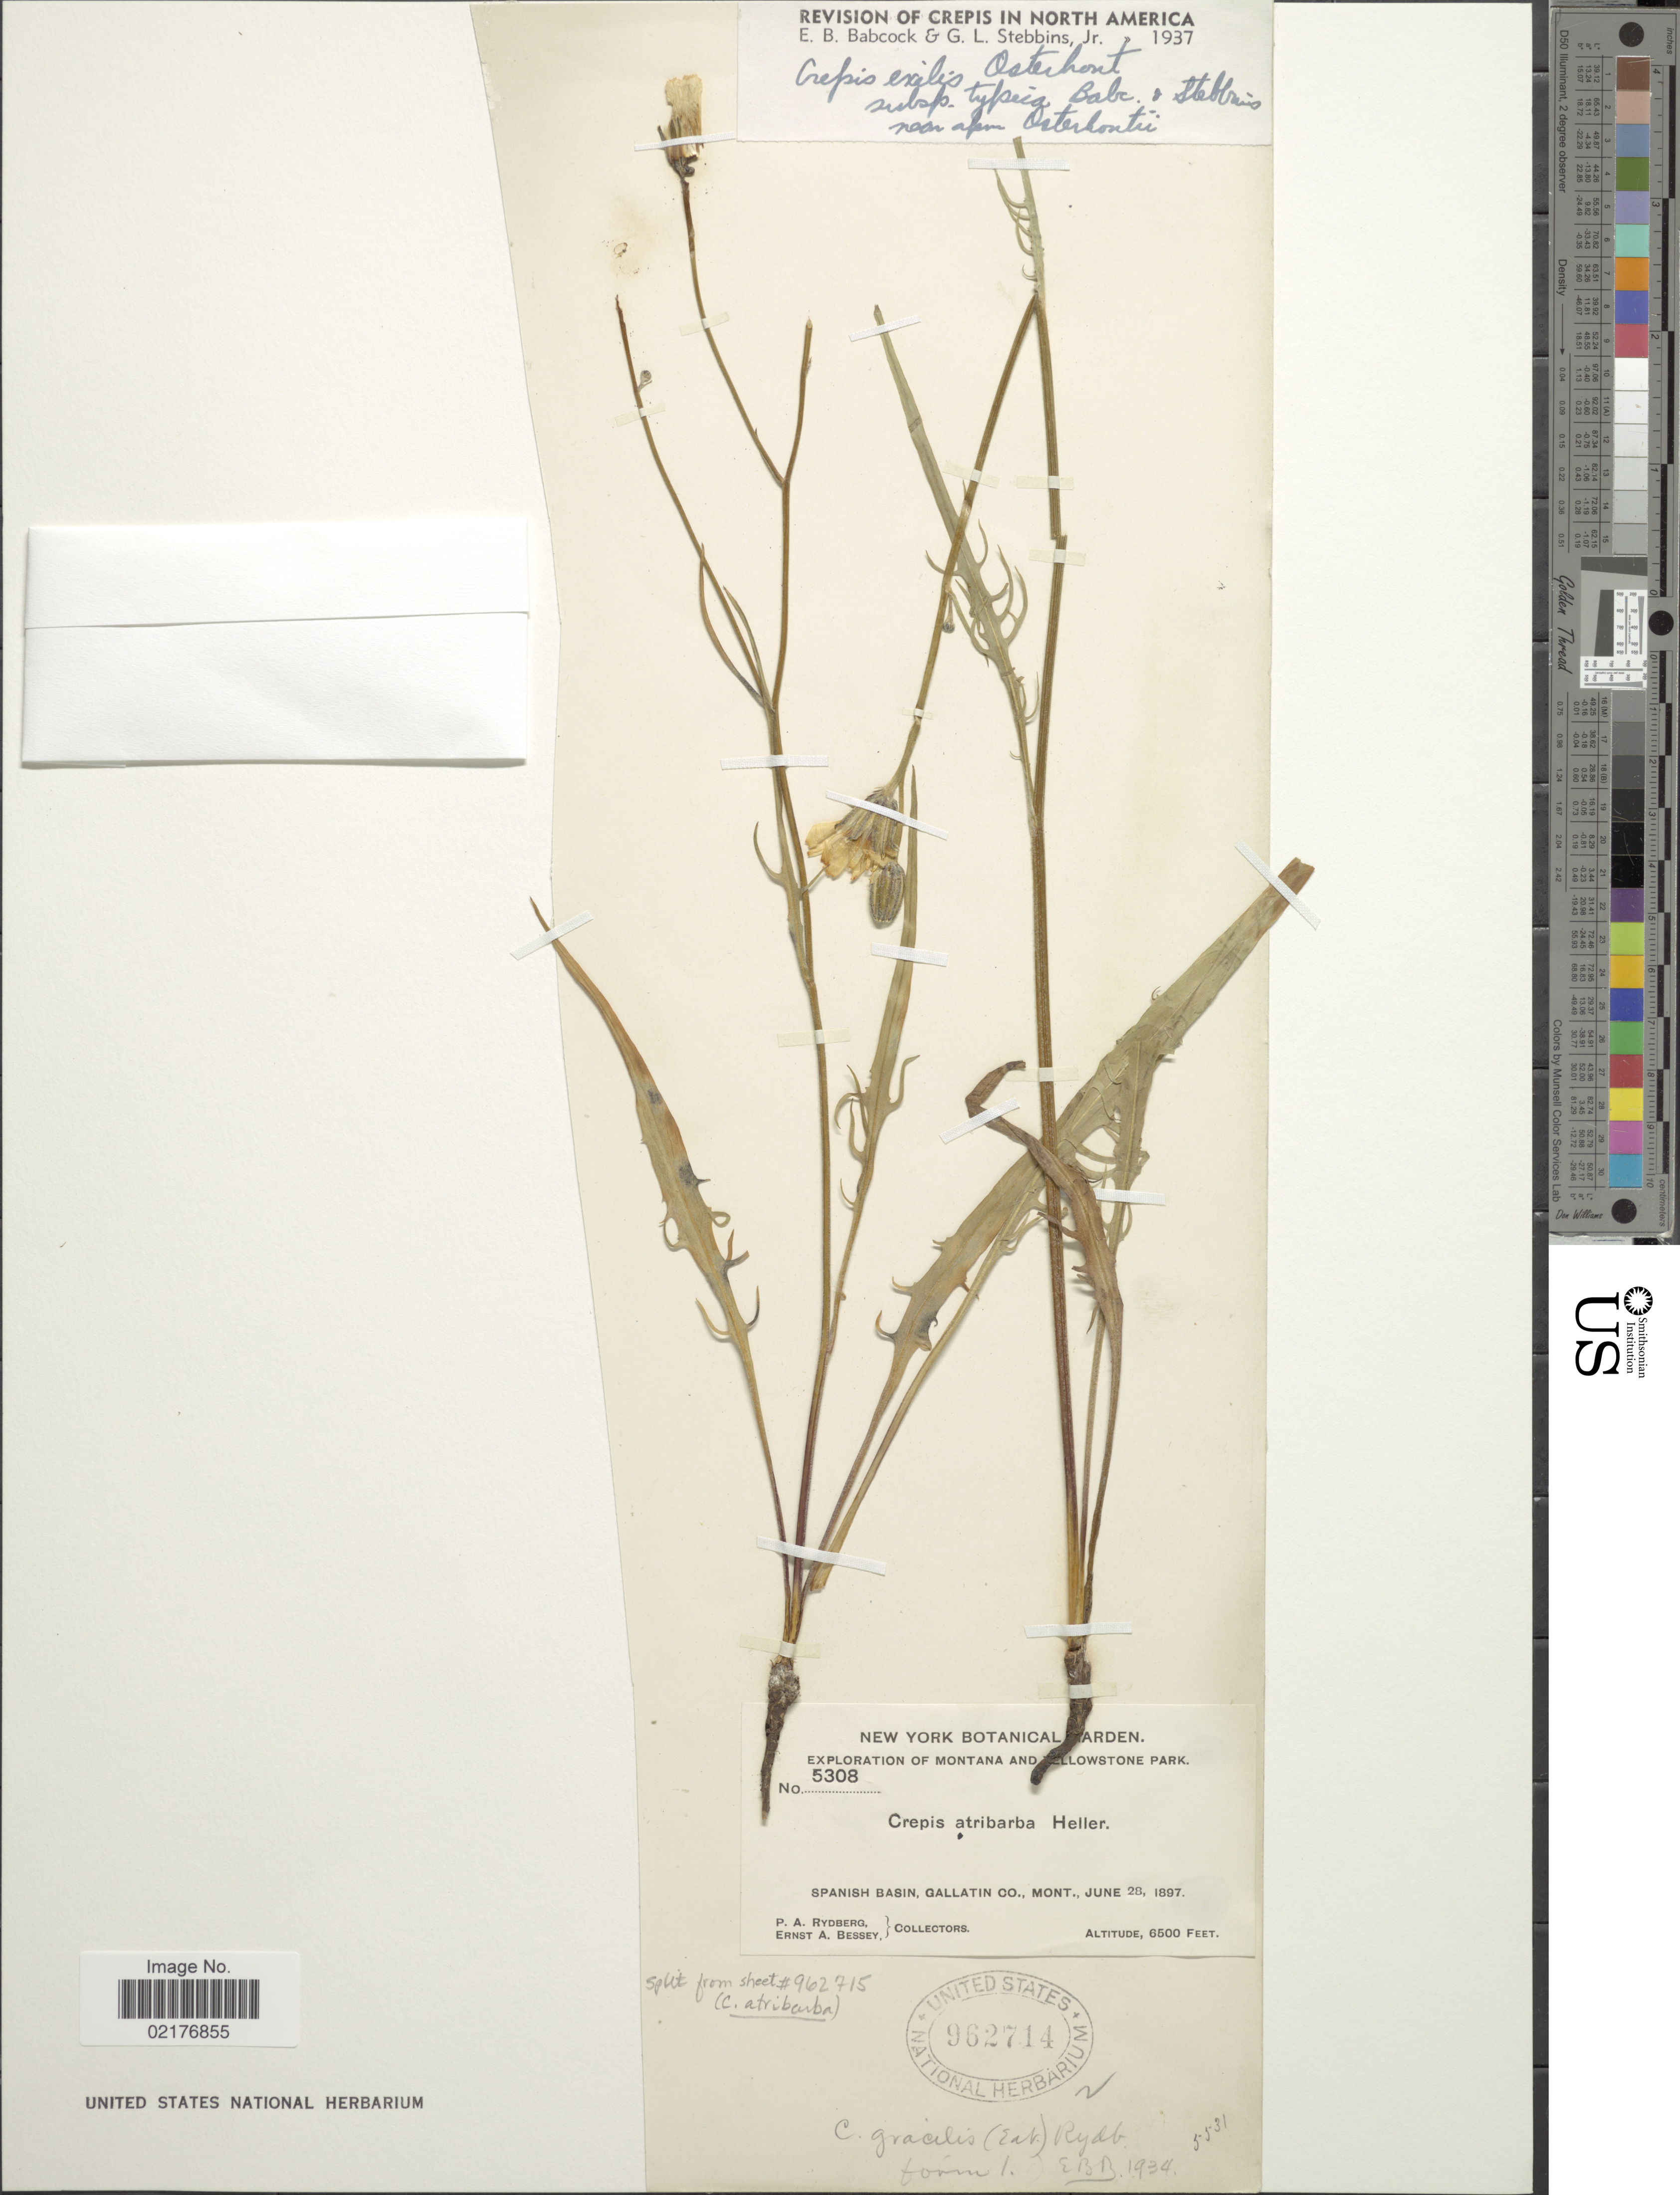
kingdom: Plantae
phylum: Tracheophyta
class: Magnoliopsida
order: Asterales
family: Asteraceae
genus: Crepis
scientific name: Crepis atribarba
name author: A. Heller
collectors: P. A. Rydberg & E. A. Bessey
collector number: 5308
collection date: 1897-06-28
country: United States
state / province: Montana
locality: Spanish Basin, Gallatin Co., Mont.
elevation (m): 1981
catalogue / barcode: US 962714